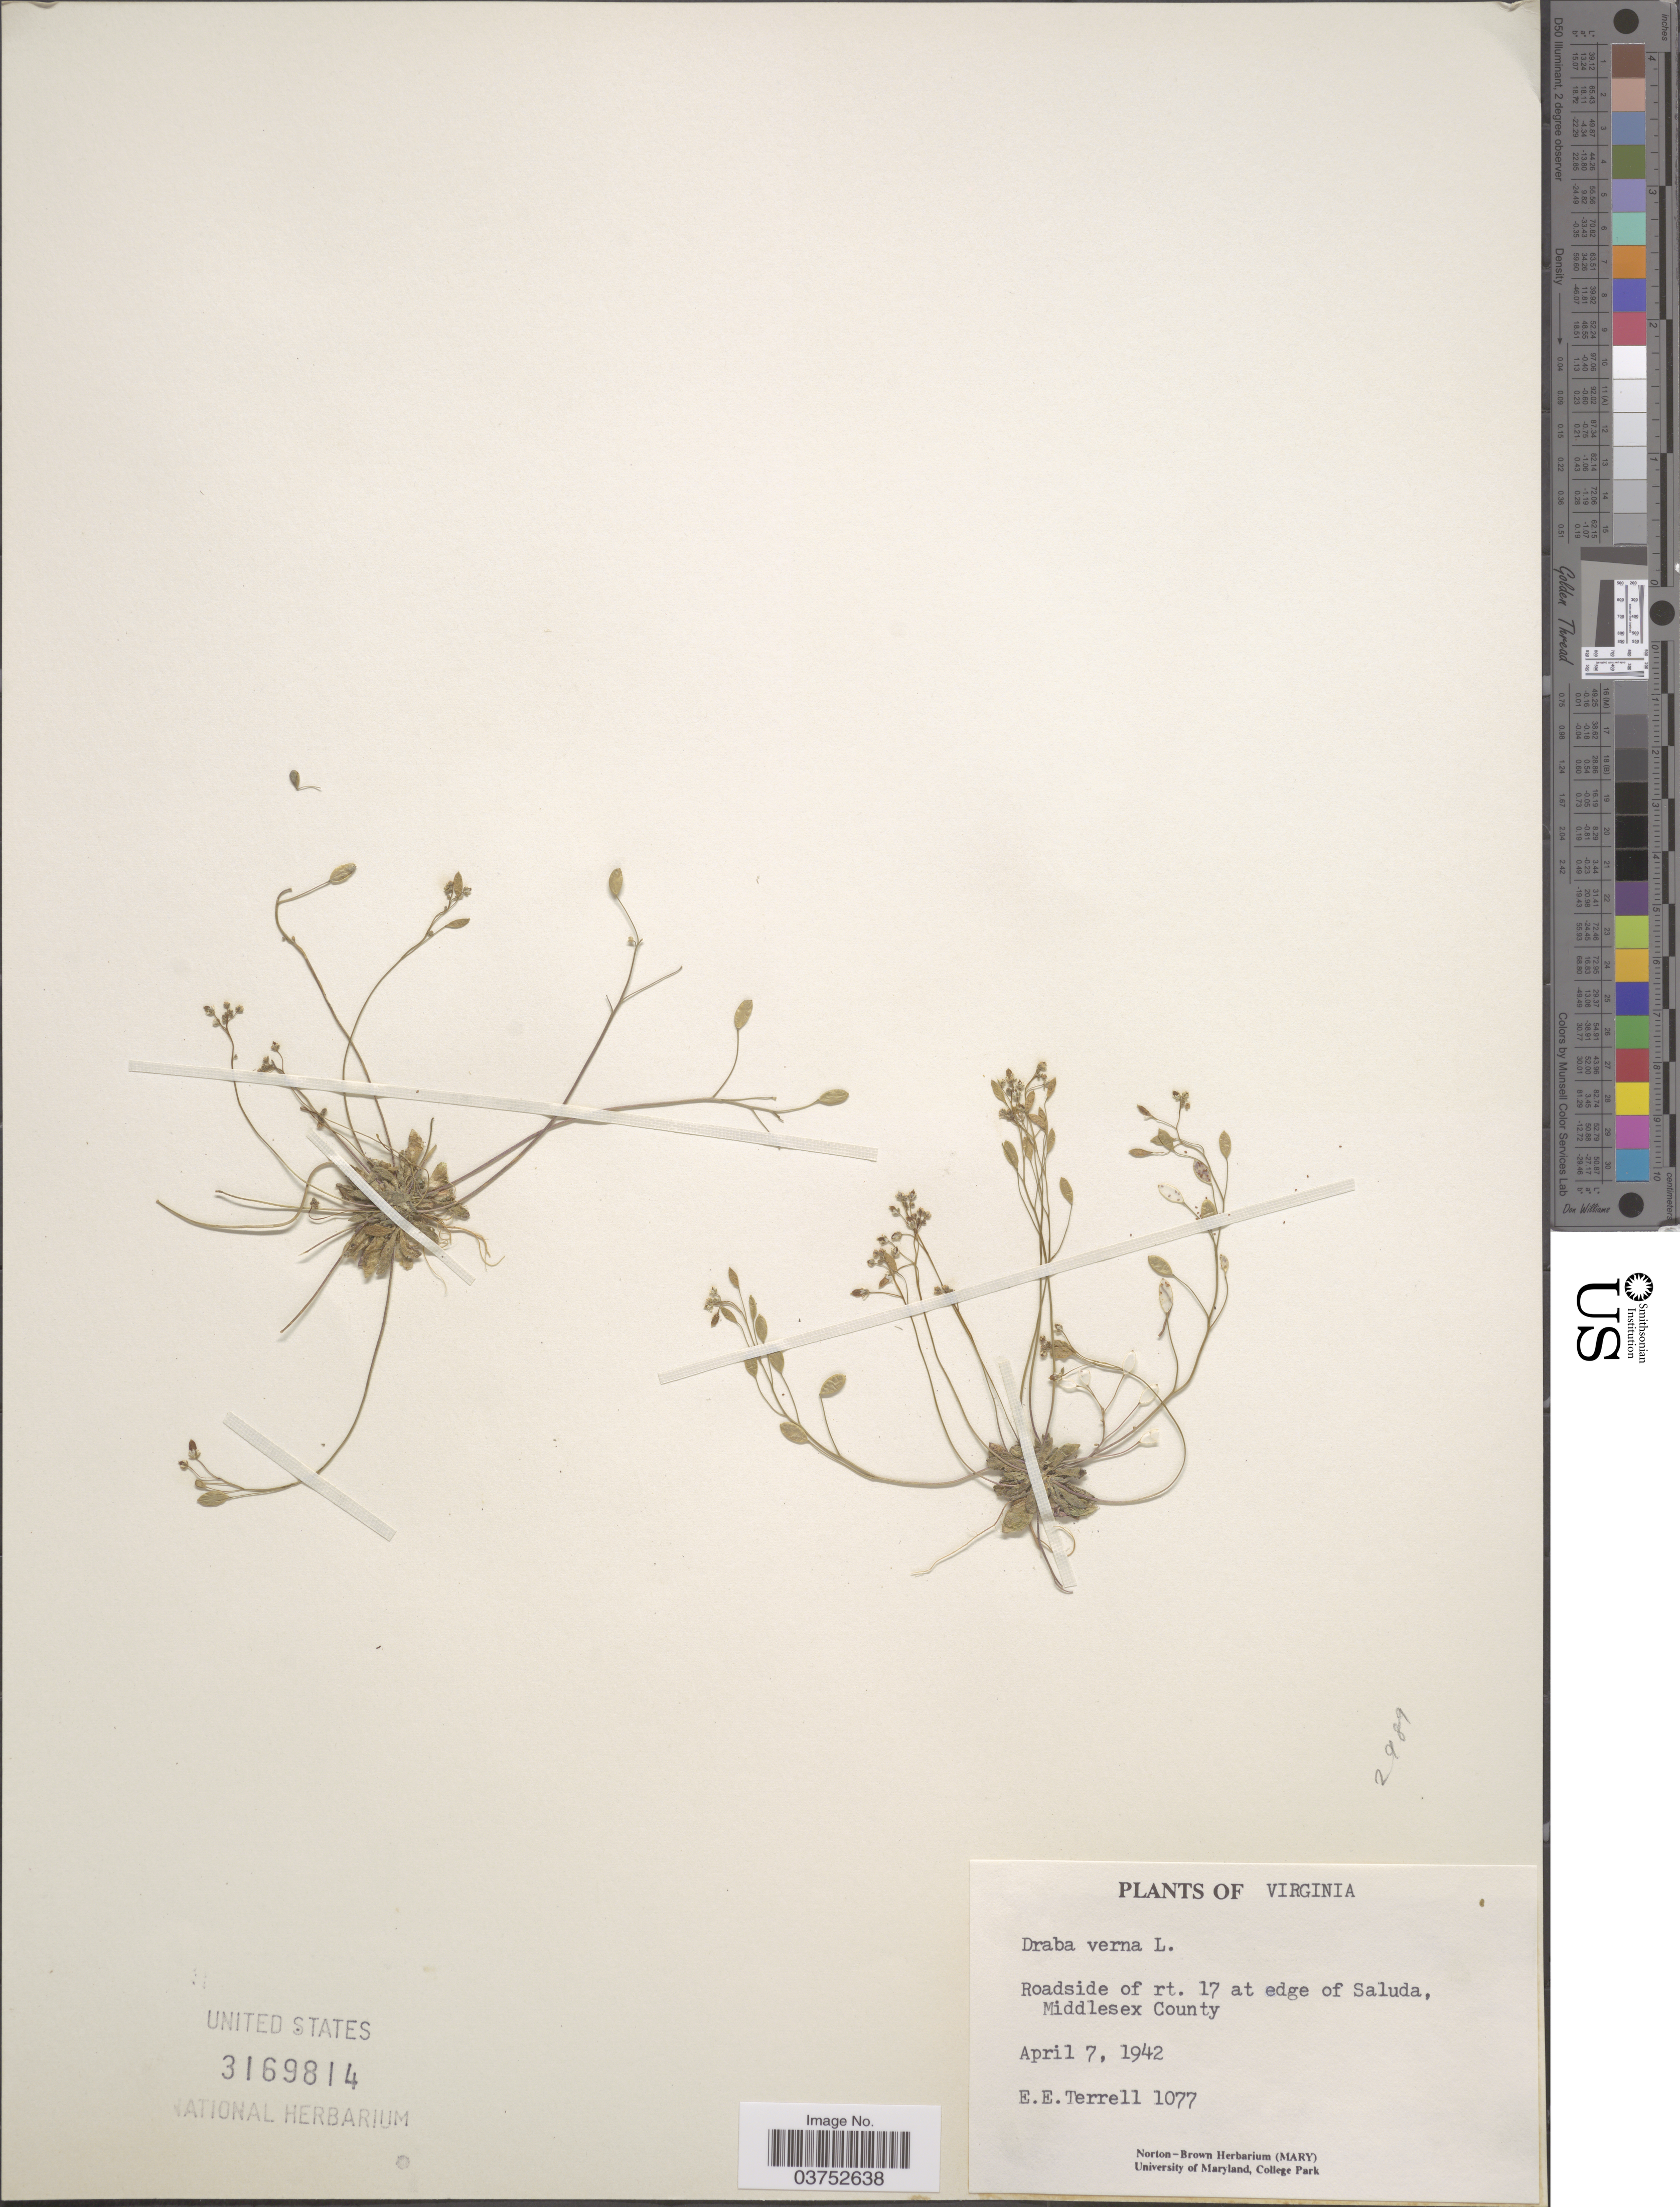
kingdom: Plantae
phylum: Tracheophyta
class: Magnoliopsida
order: Brassicales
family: Brassicaceae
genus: Draba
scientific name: Draba verna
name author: L.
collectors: E. E. Terrell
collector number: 1077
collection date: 1942-04-07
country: United States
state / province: Virginia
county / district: Middlesex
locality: Roadside of rt. 17 at edge of Saluda, Middlesex County.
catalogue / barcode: US 3169814